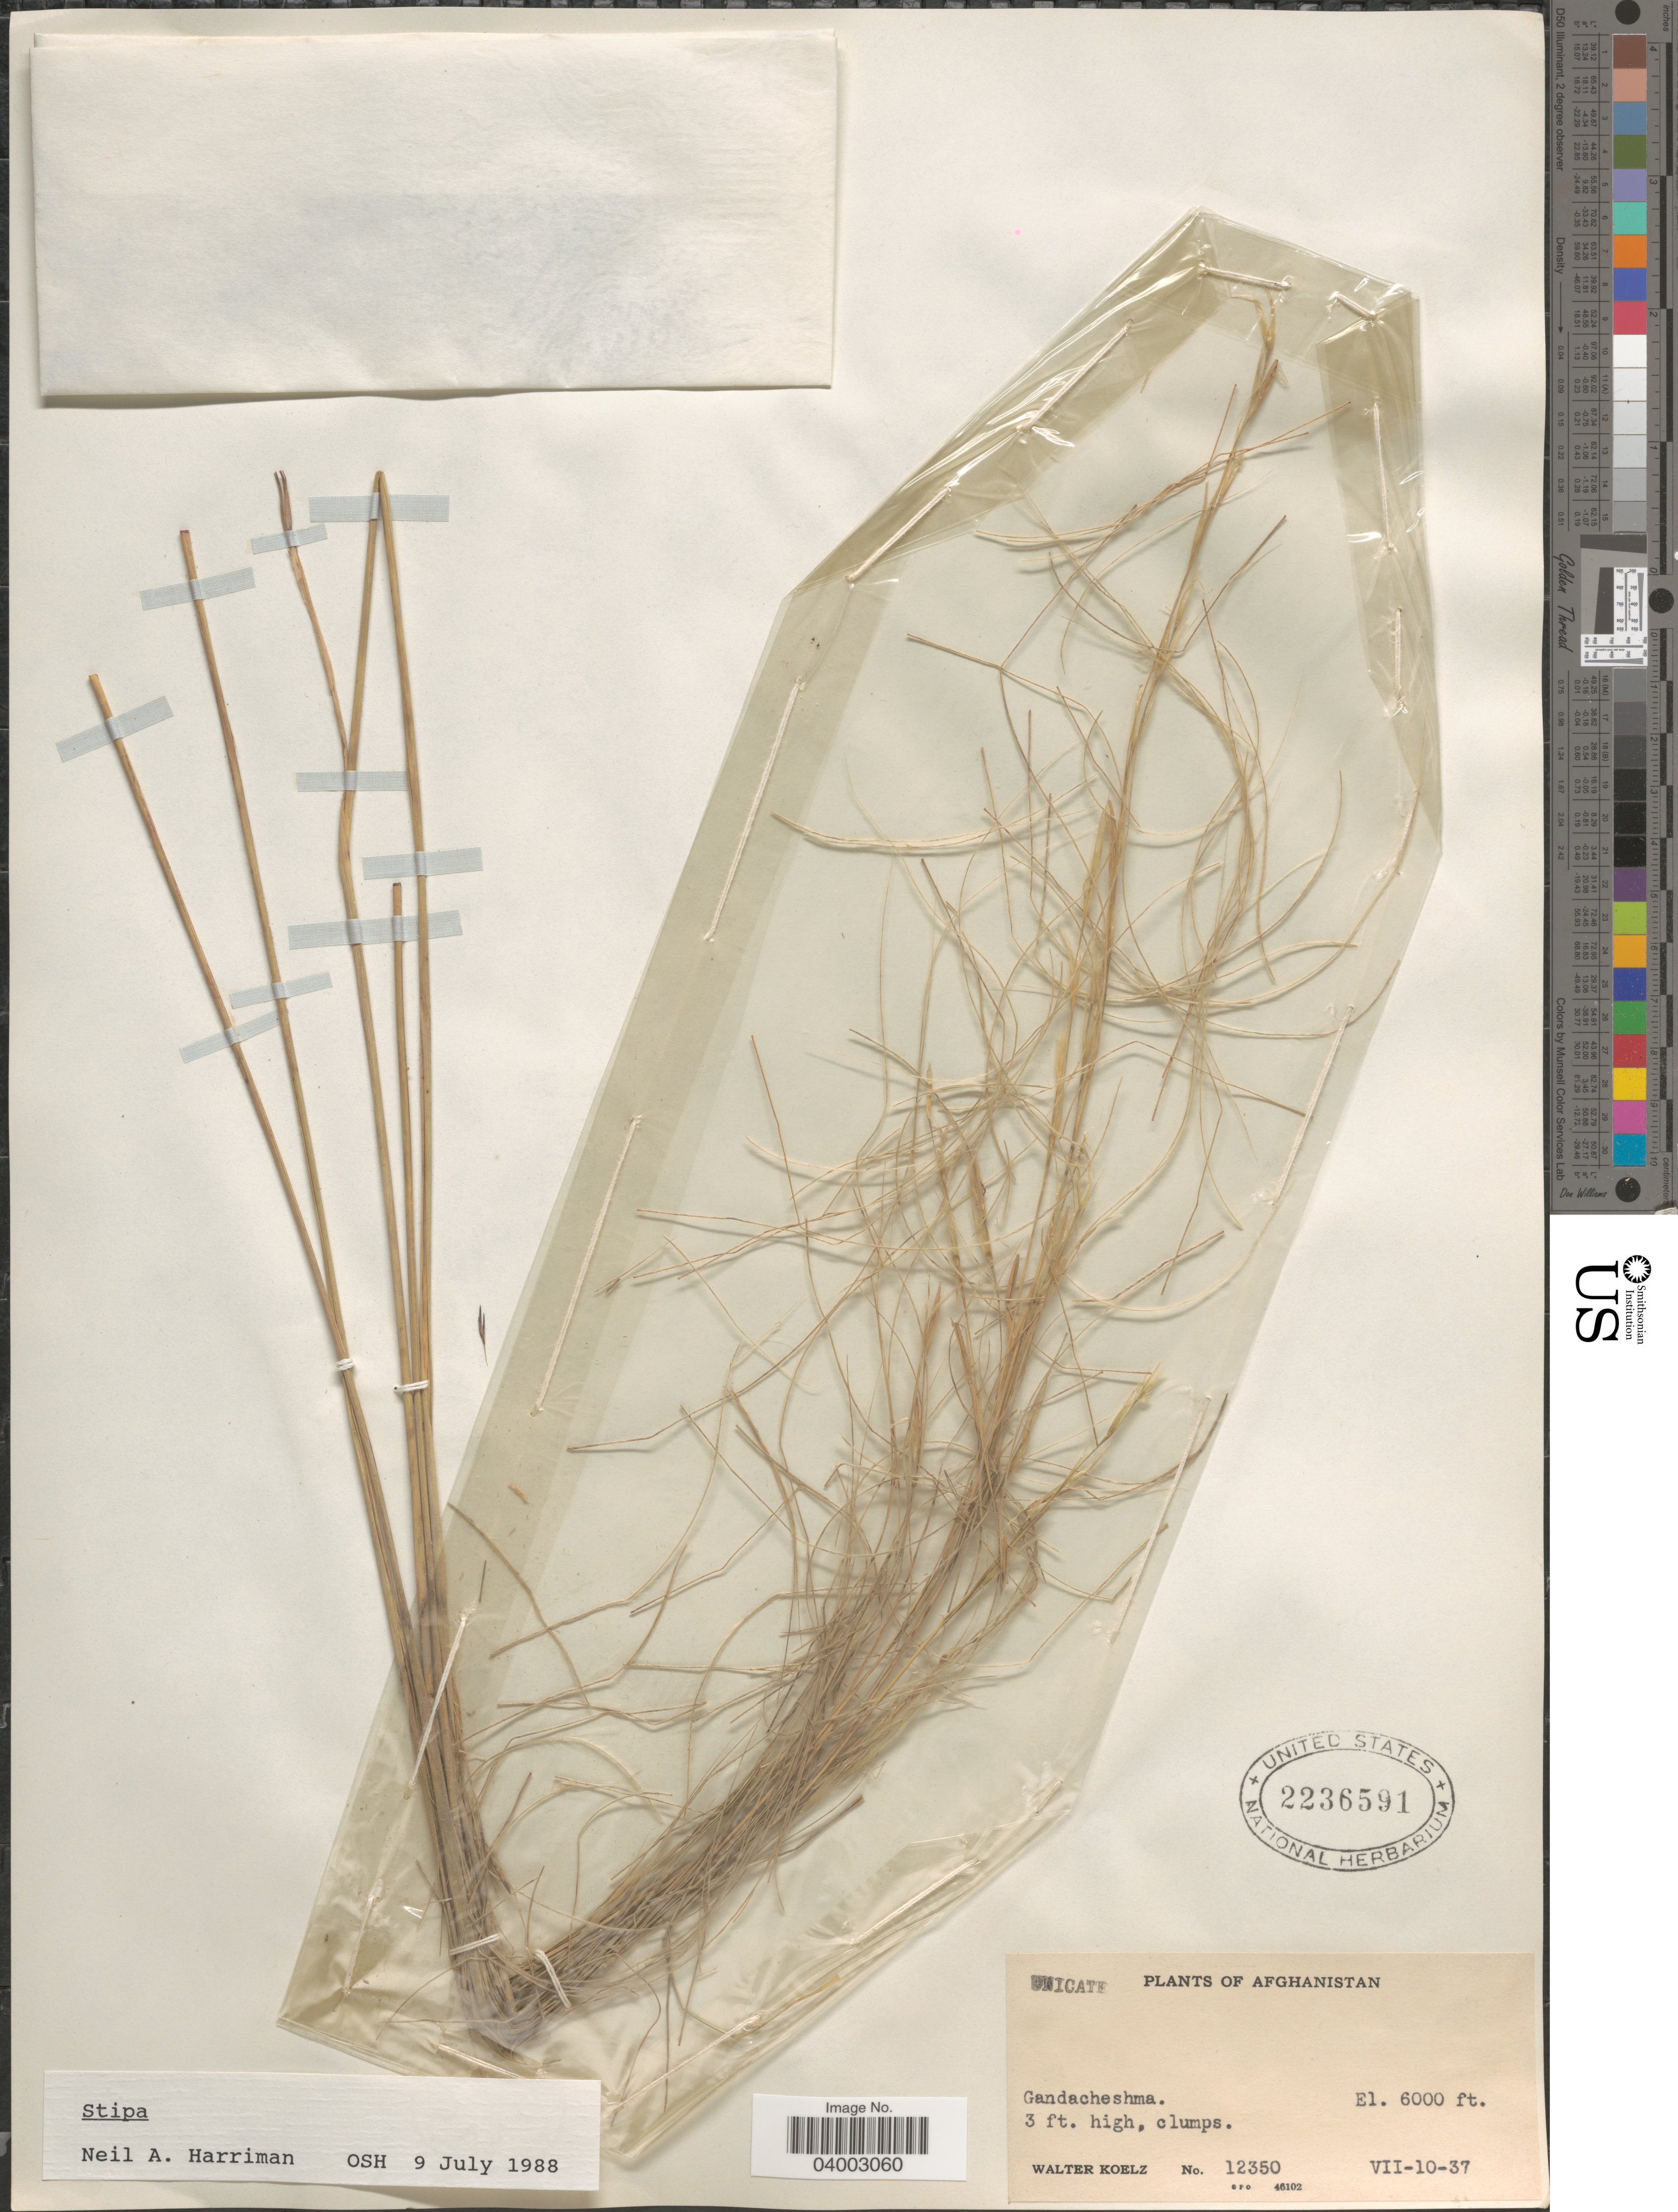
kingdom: Plantae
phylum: Tracheophyta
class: Liliopsida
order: Poales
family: Poaceae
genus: Stipa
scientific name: Stipa sp.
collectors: W. N. Koelz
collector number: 12350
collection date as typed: Transcribed d/m/y: 10/7/37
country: Afghanistan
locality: Gandacheshma.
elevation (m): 1829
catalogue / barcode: US 2236591